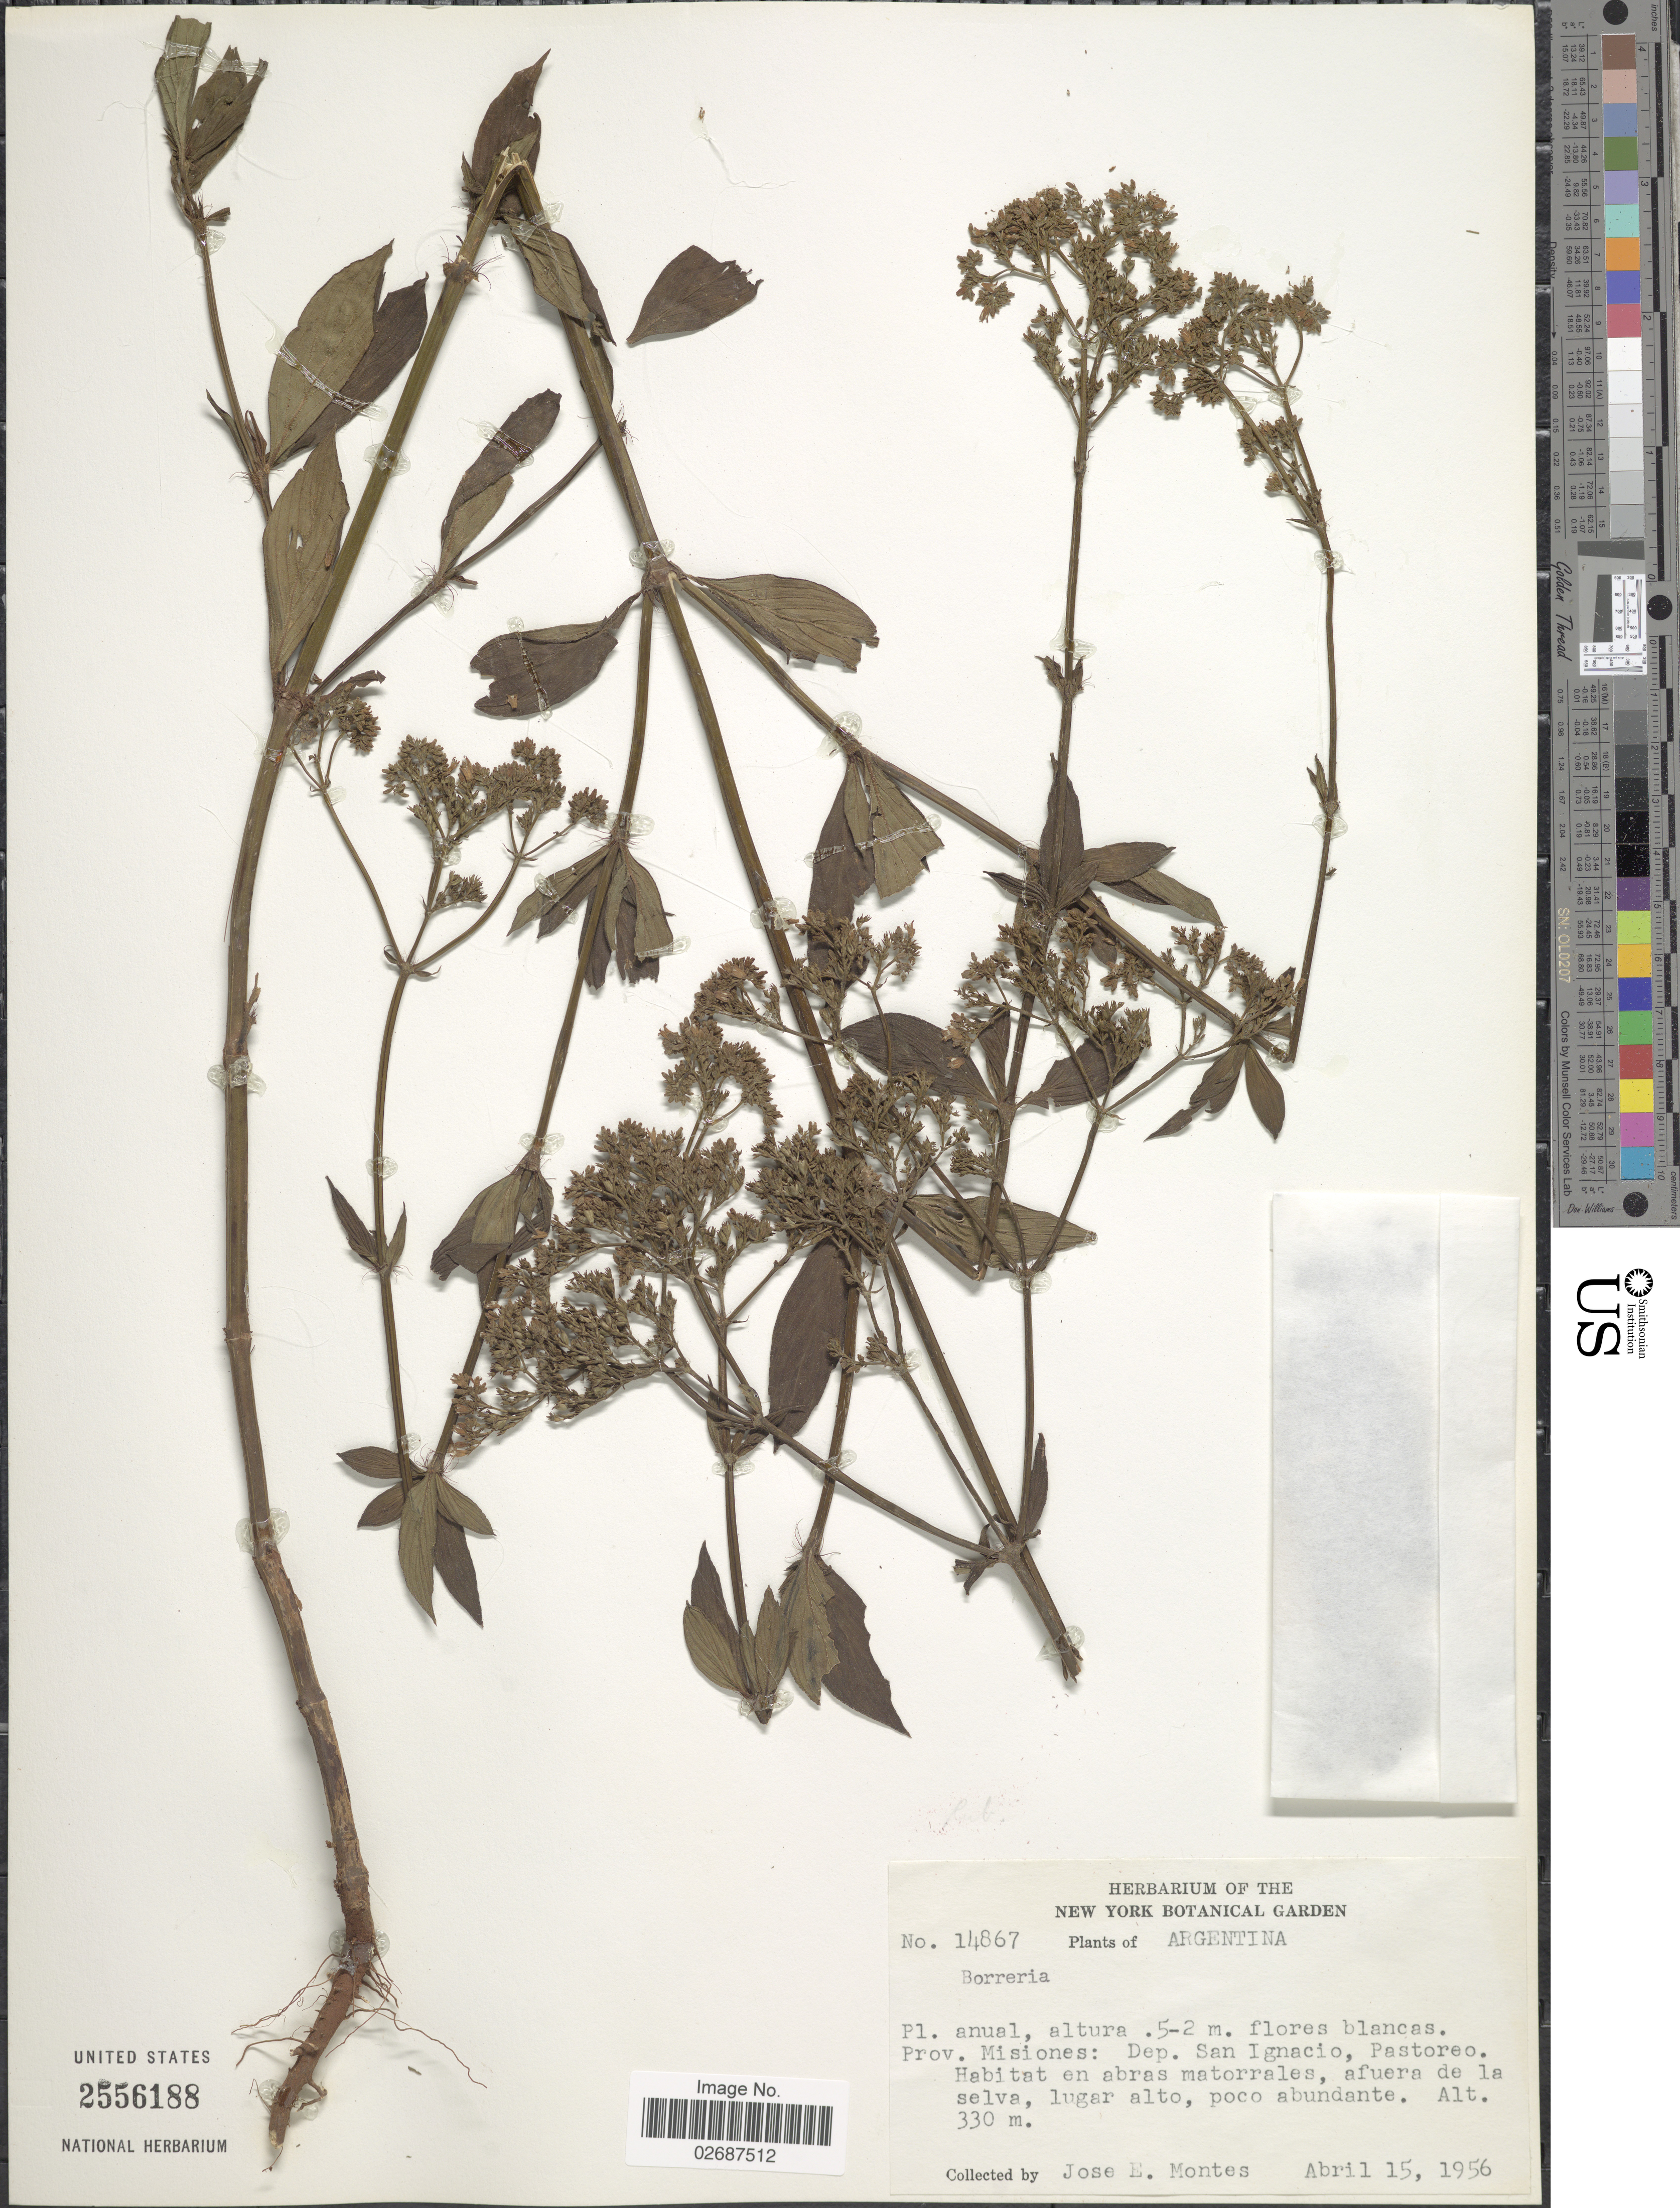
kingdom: Plantae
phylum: Tracheophyta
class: Magnoliopsida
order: Gentianales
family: Rubiaceae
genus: Galianthe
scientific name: Galianthe laxa subsp. laxa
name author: (Cham. & Schltdl.) E.L. Cabral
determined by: Florentin, Mariela Nunez, (CTES), Instituto de Botanica del Nordeste (ARGENTINA)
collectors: J. E. Montes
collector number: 14867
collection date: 1956-04-15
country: Argentina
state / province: Misiones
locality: Dep. San Ignacio, Pastoreo, en abras matorrales, afuera de la selva.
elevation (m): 330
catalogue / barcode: US 2556188